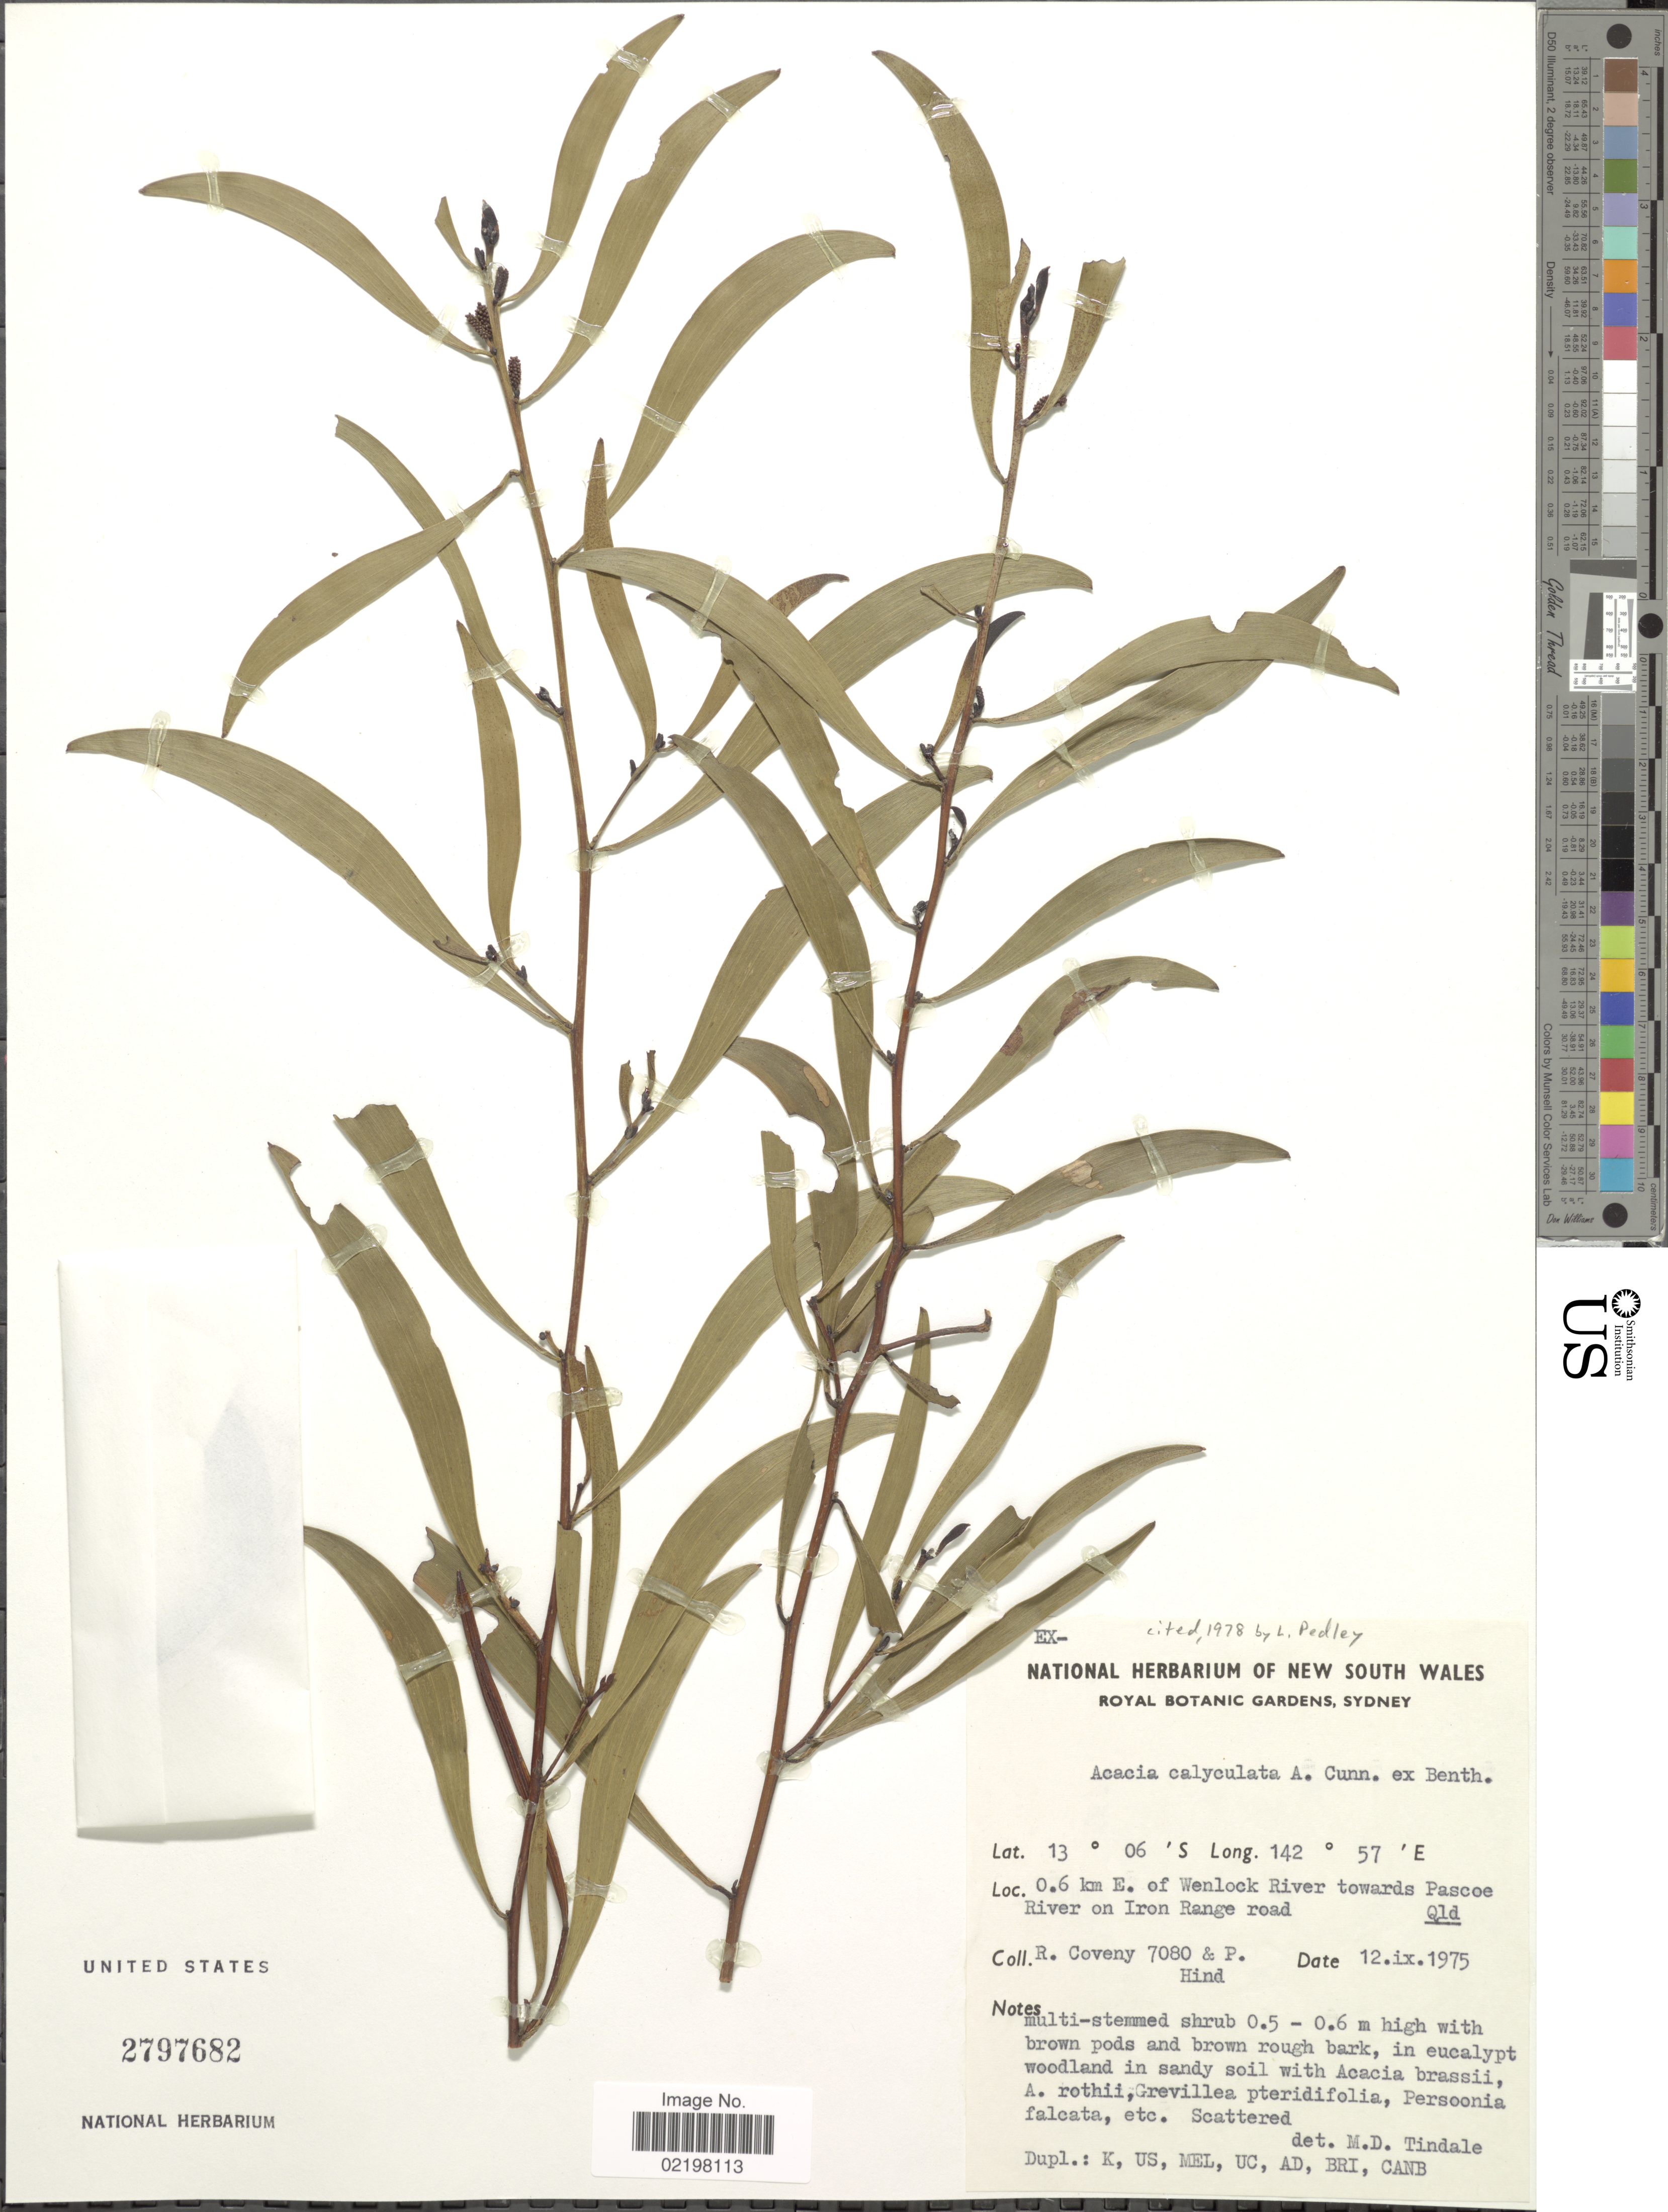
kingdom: Plantae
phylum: Tracheophyta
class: Magnoliopsida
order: Fabales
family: Fabaceae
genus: Acacia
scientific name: Acacia calyculata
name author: Benth.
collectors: R. Coveny & P. Hind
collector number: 7080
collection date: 1975-09-12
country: Australia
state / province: Queensland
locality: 0.6 km E. of Wenlock River towards Pascoe River on Iron Range road, Qld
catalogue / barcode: US 2797682